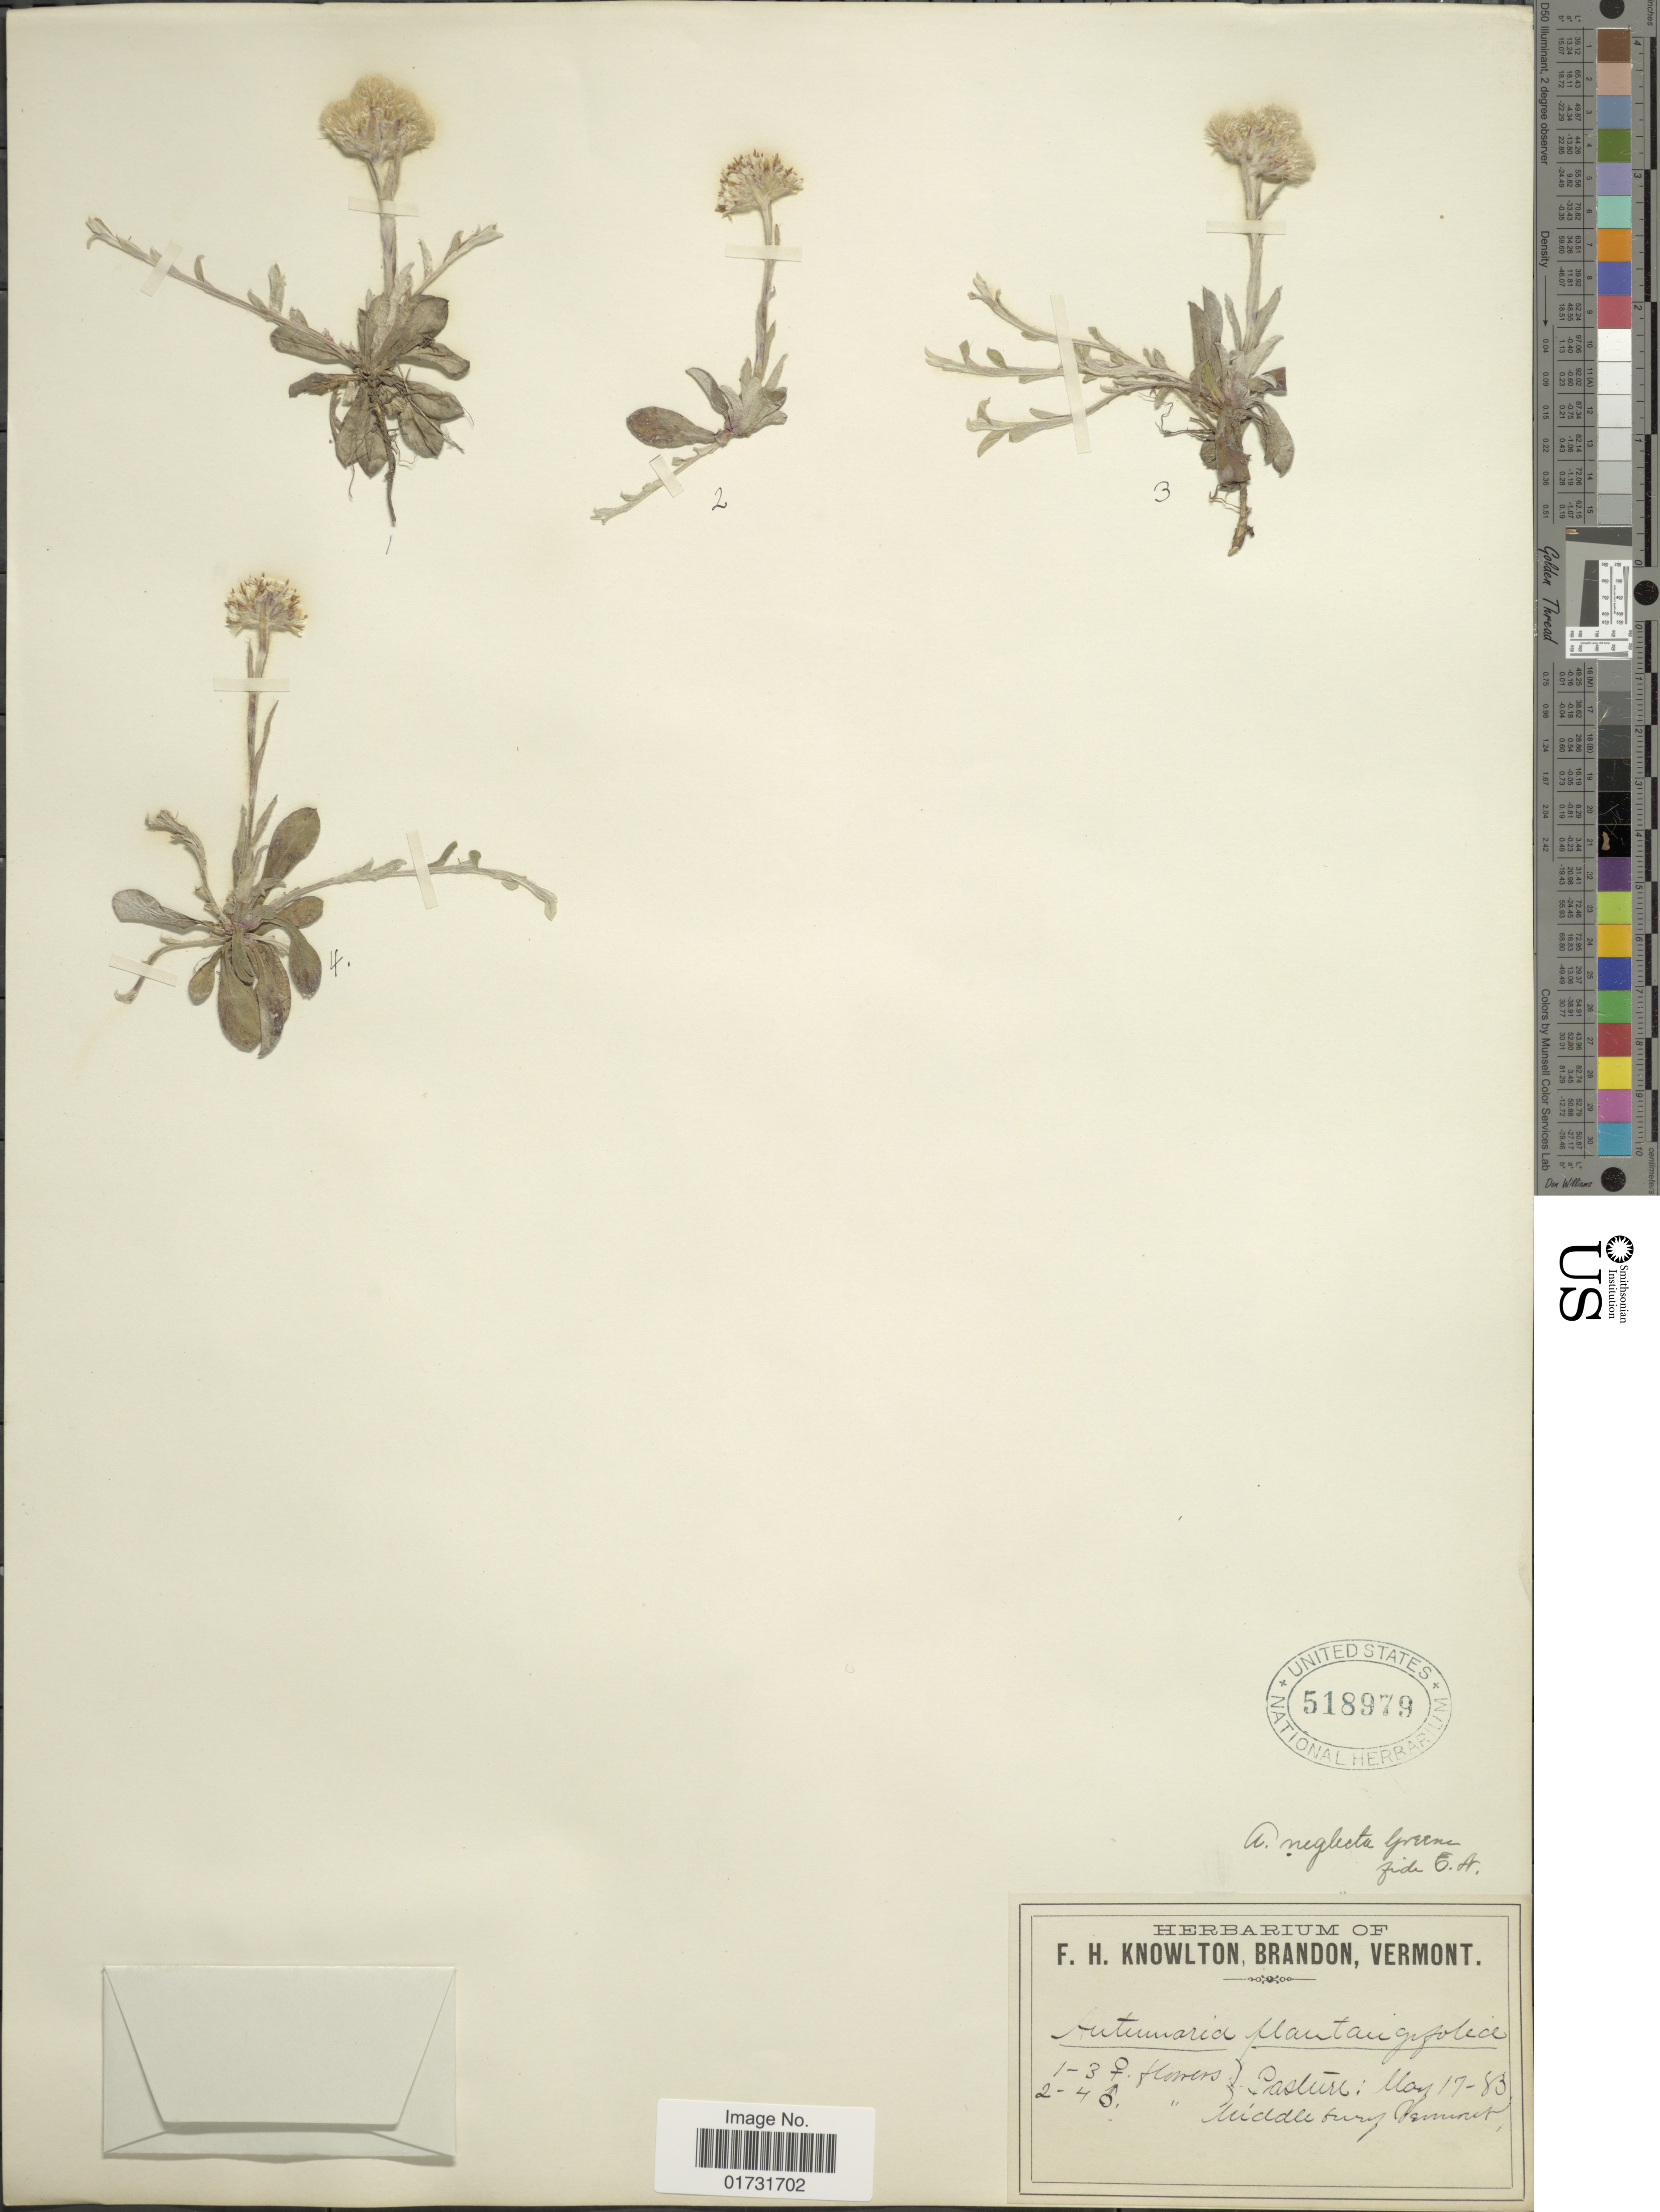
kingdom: Plantae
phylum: Tracheophyta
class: Magnoliopsida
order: Asterales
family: Asteraceae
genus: Antennaria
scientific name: Antennaria neglecta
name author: Greene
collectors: ex herb. F.H. Knowlton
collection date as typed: Transcribed d/m/y: 17/5/83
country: United States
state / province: Vermont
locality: Middlebury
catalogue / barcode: US 518979